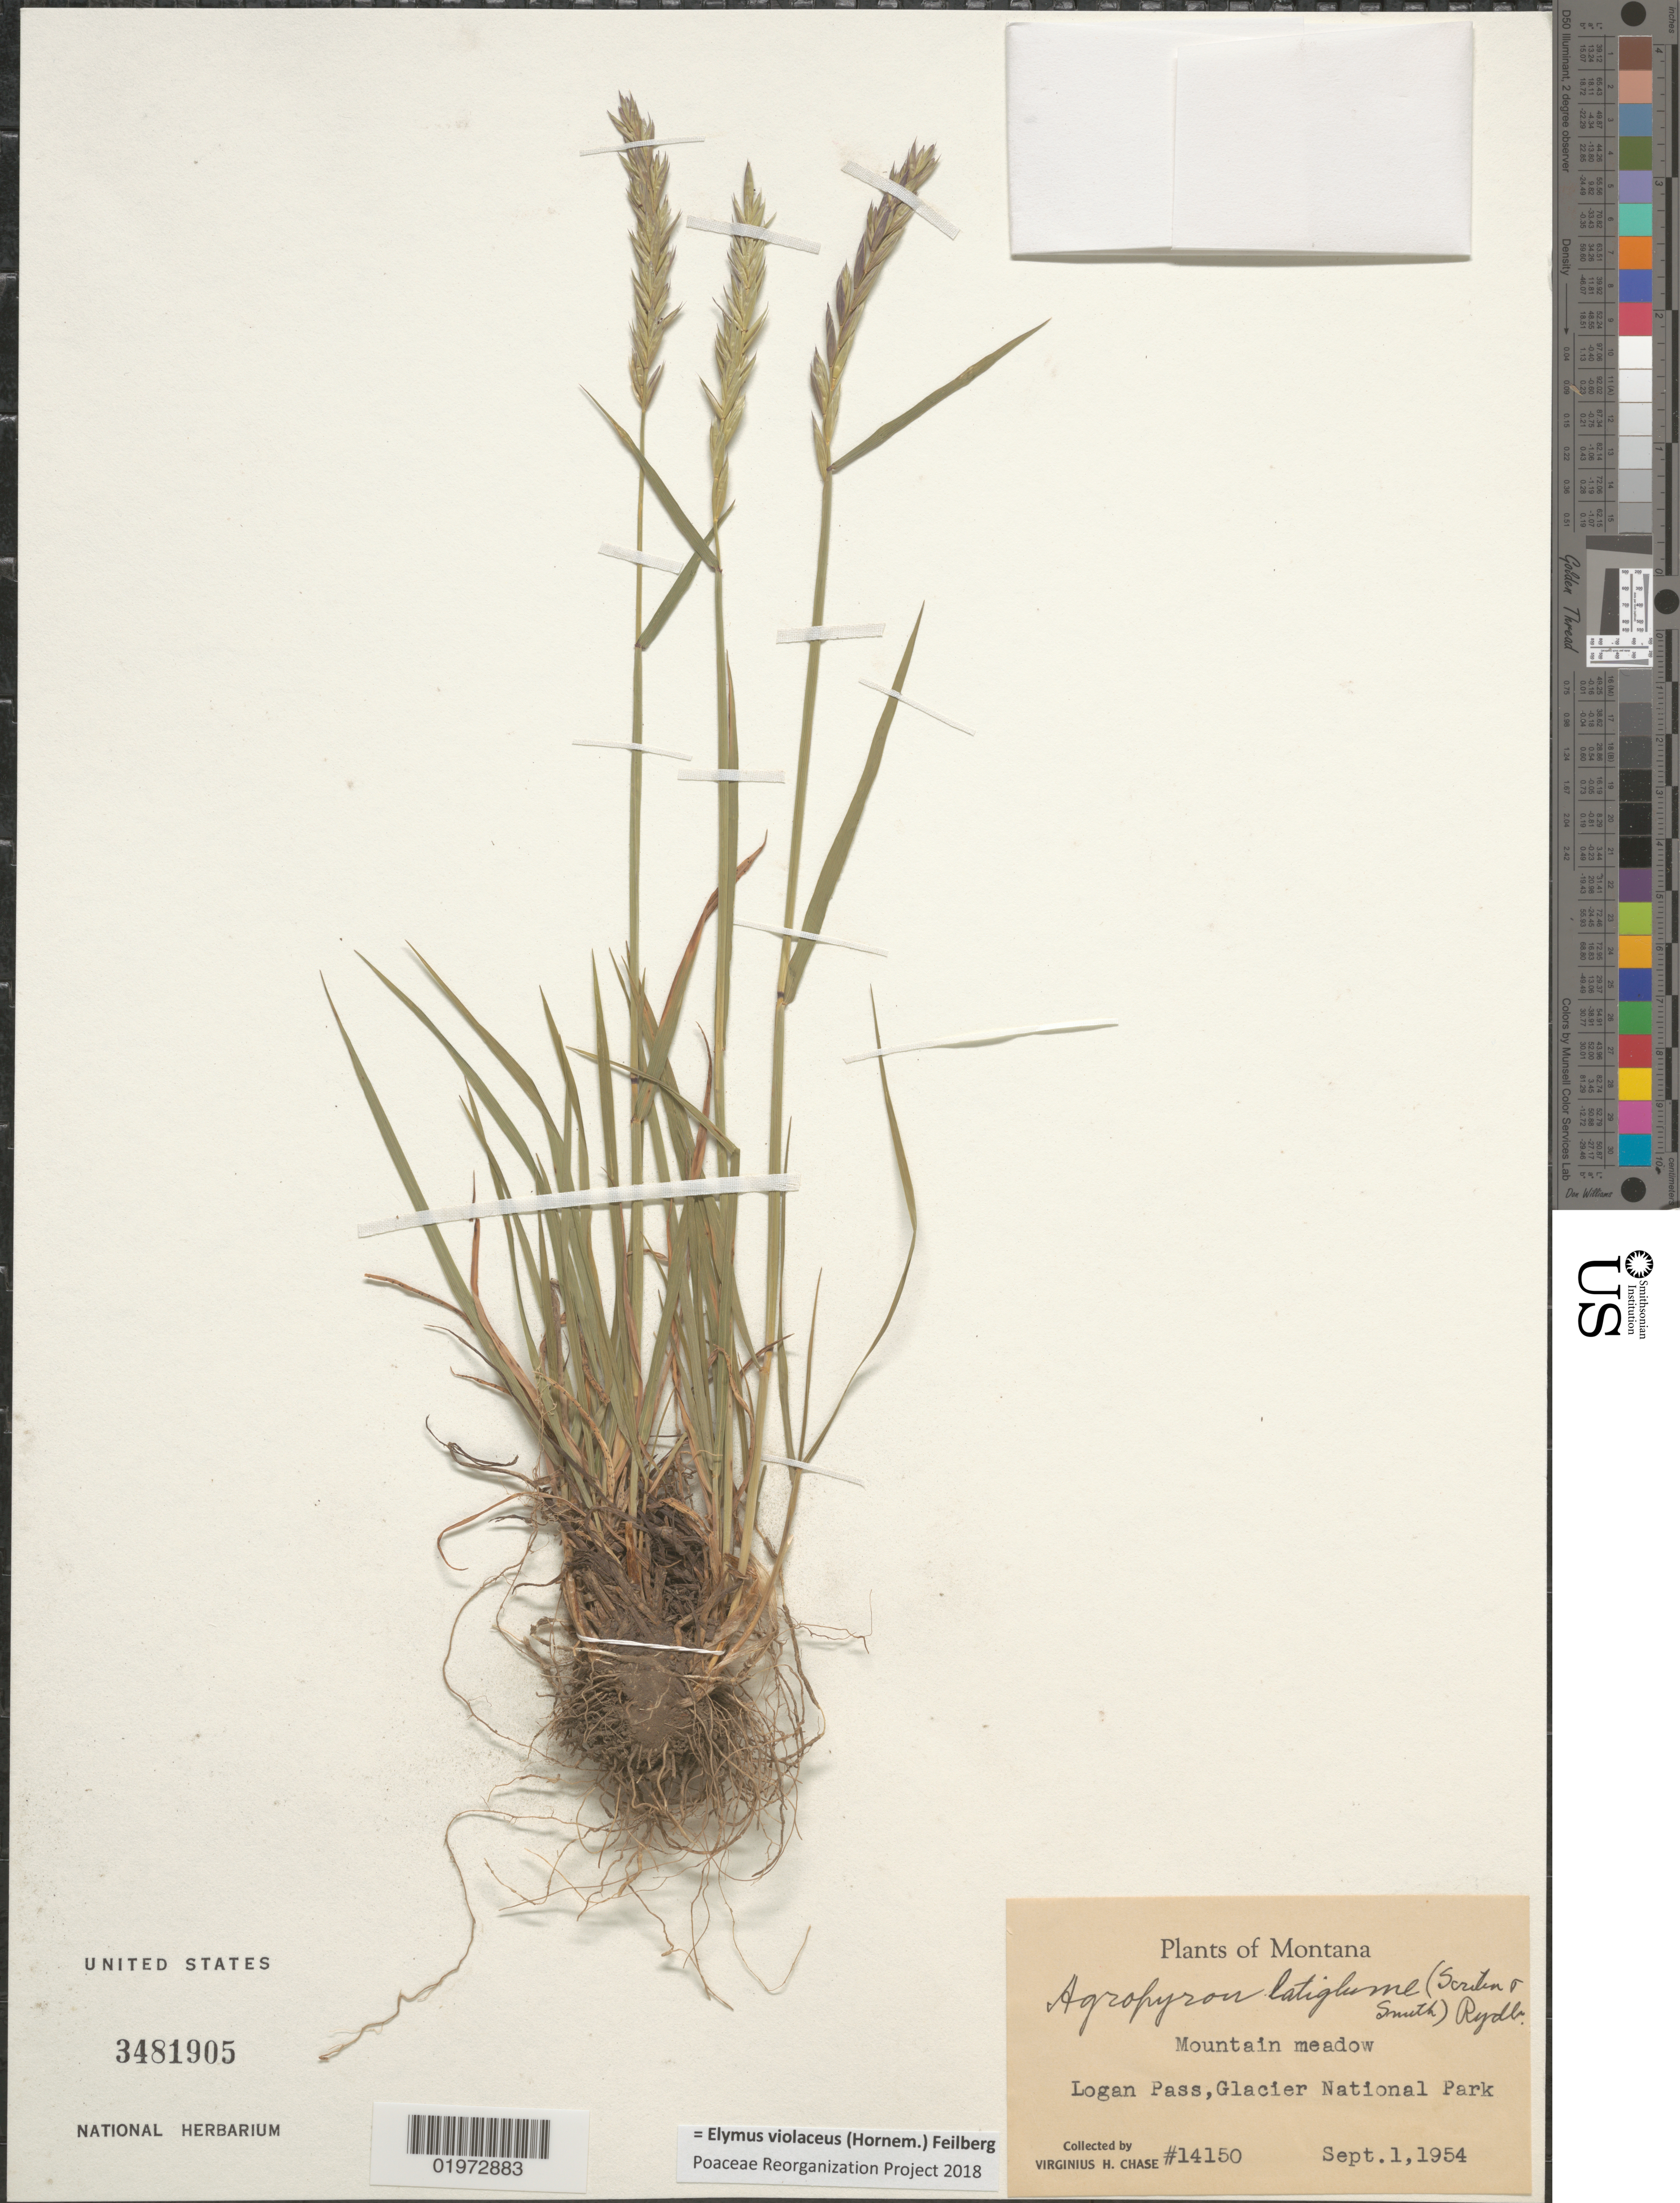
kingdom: Plantae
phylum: Tracheophyta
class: Liliopsida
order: Poales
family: Poaceae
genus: Elymus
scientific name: Elymus violaceus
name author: (Hornem.) Feilberg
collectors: V. H. Chase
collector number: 14150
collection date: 1954-09-01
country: United States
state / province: Montana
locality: Mountain meadow. Logan Pass, Glacier National Park.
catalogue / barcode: US 3481905